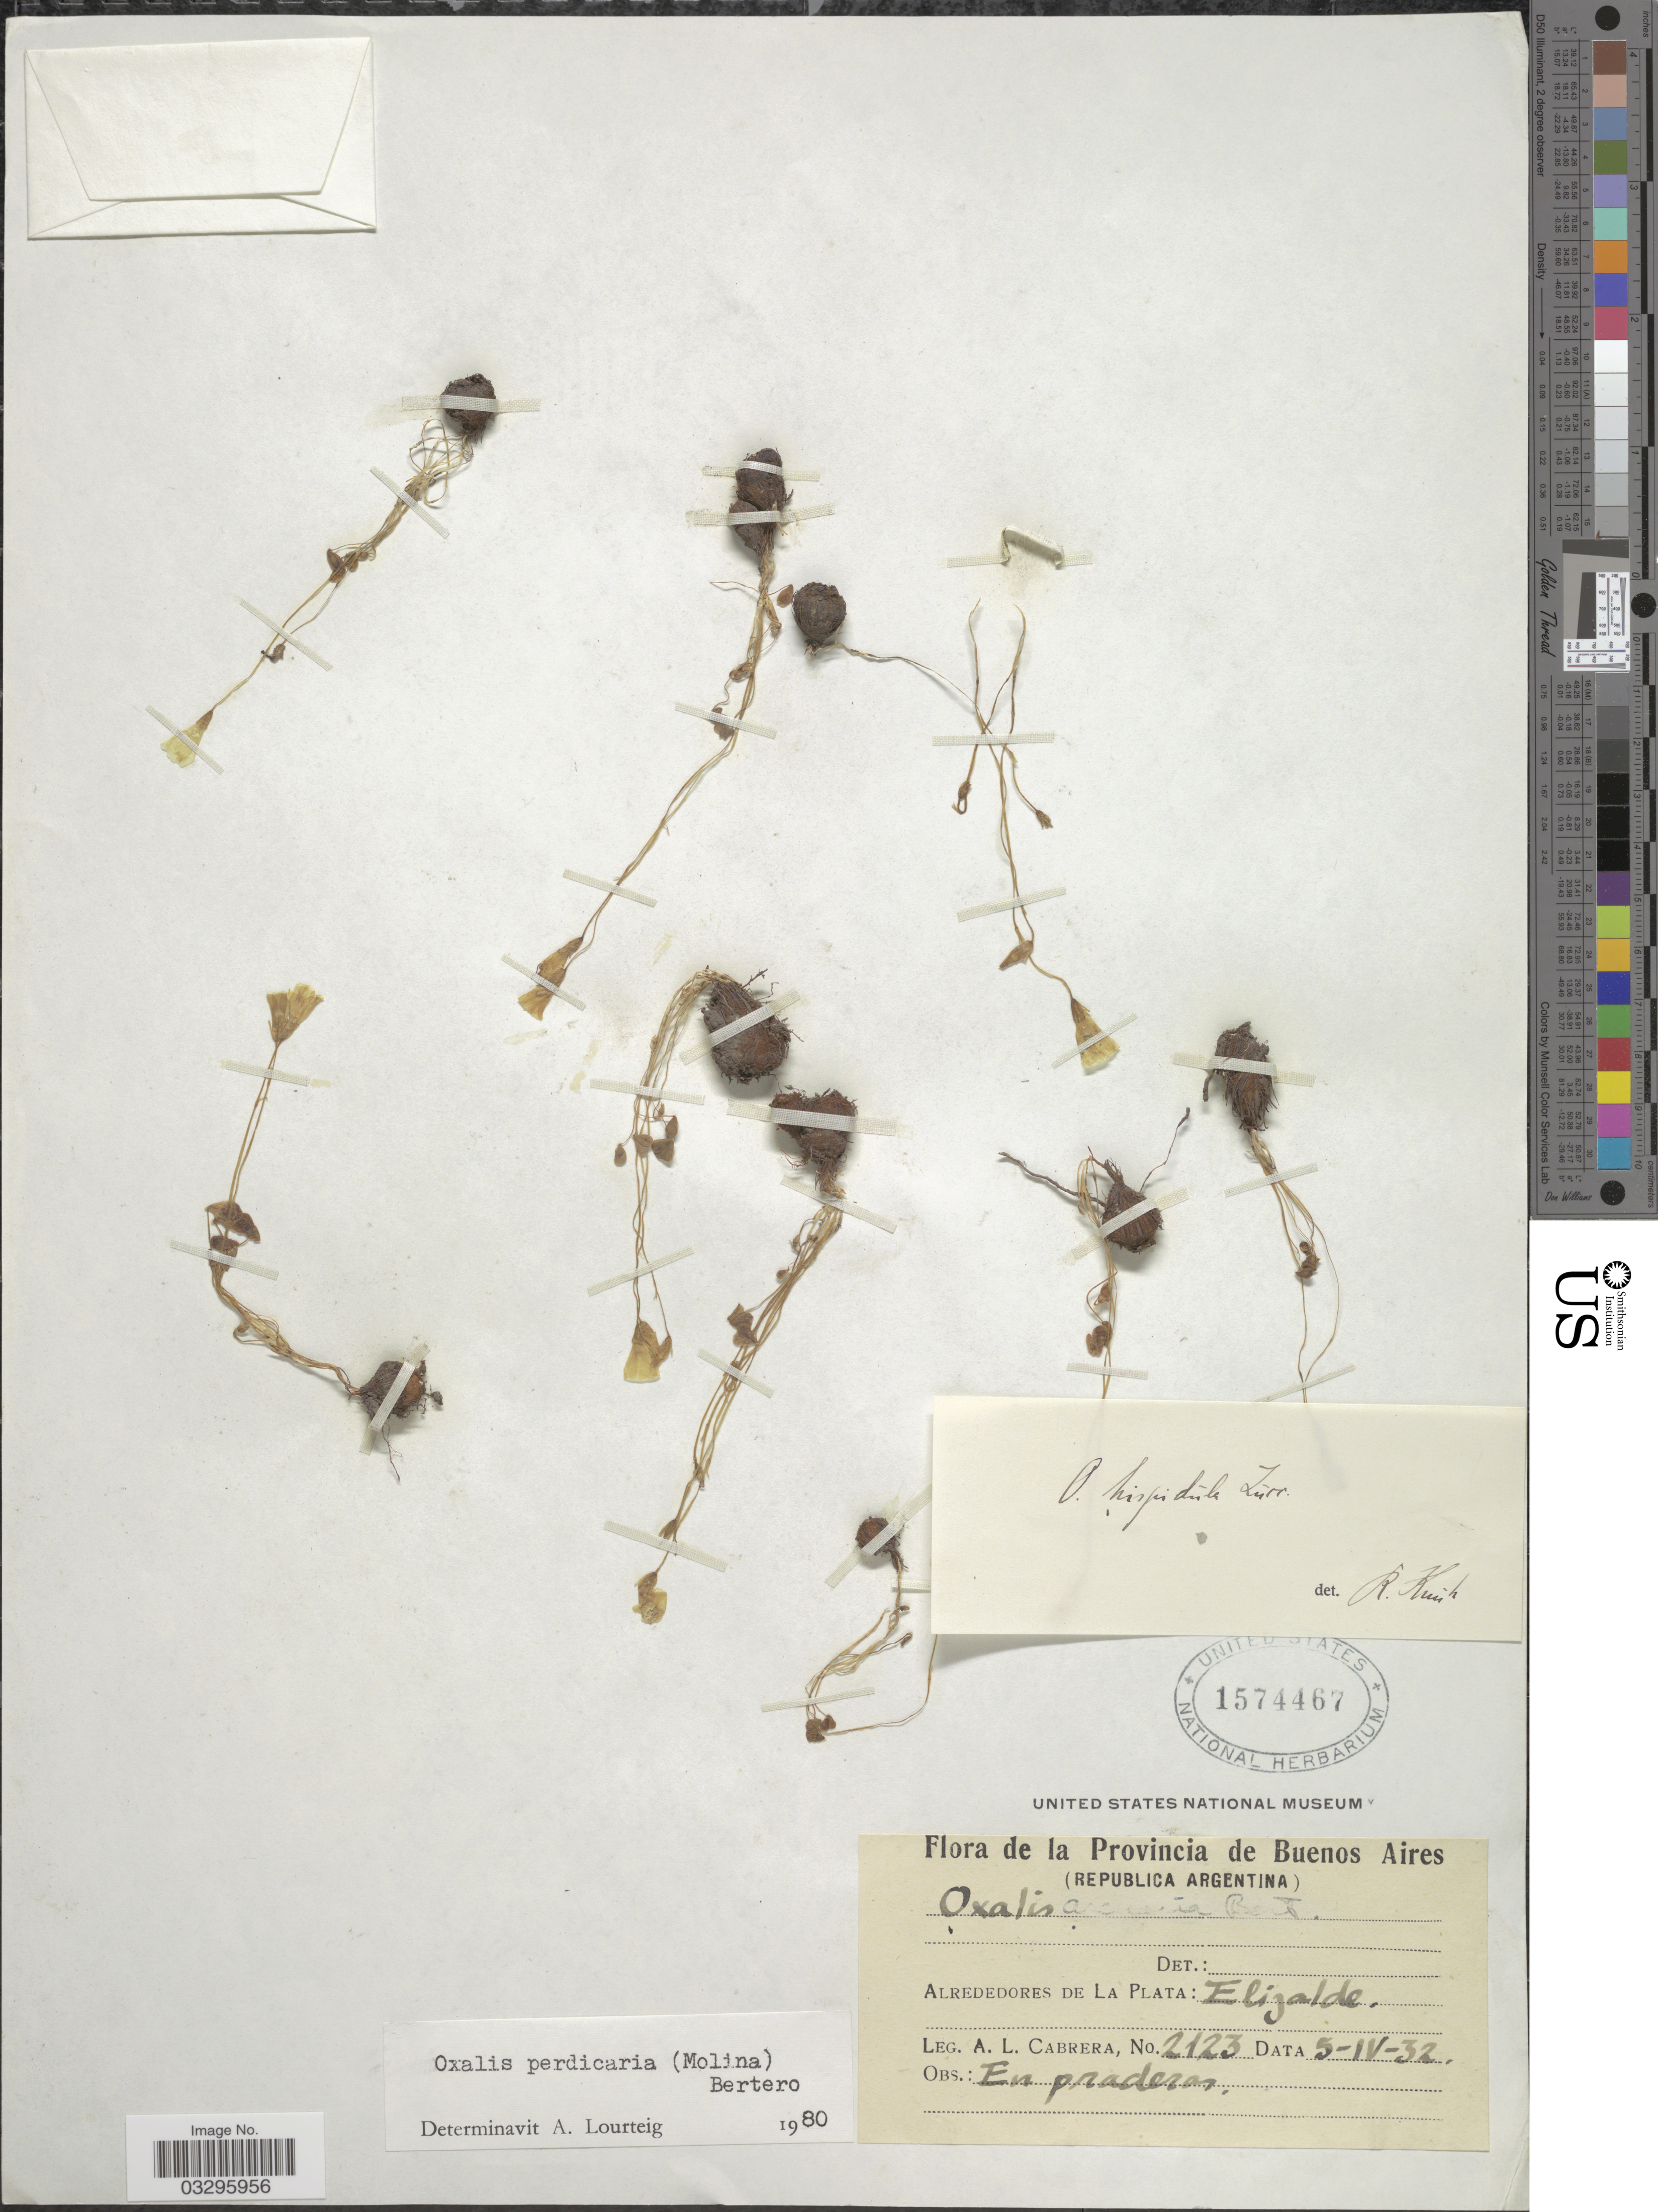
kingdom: Plantae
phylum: Tracheophyta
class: Magnoliopsida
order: Oxalidales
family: Oxalidaceae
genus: Oxalis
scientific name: Oxalis perdicaria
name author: (Molina) Bertero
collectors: A. L. Cabrera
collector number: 2123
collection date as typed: Transcribed d/m/y: 5/4/32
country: Argentina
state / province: Buenos Aires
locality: Alrededores de La Plata: Elizalde.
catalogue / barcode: US 1574467